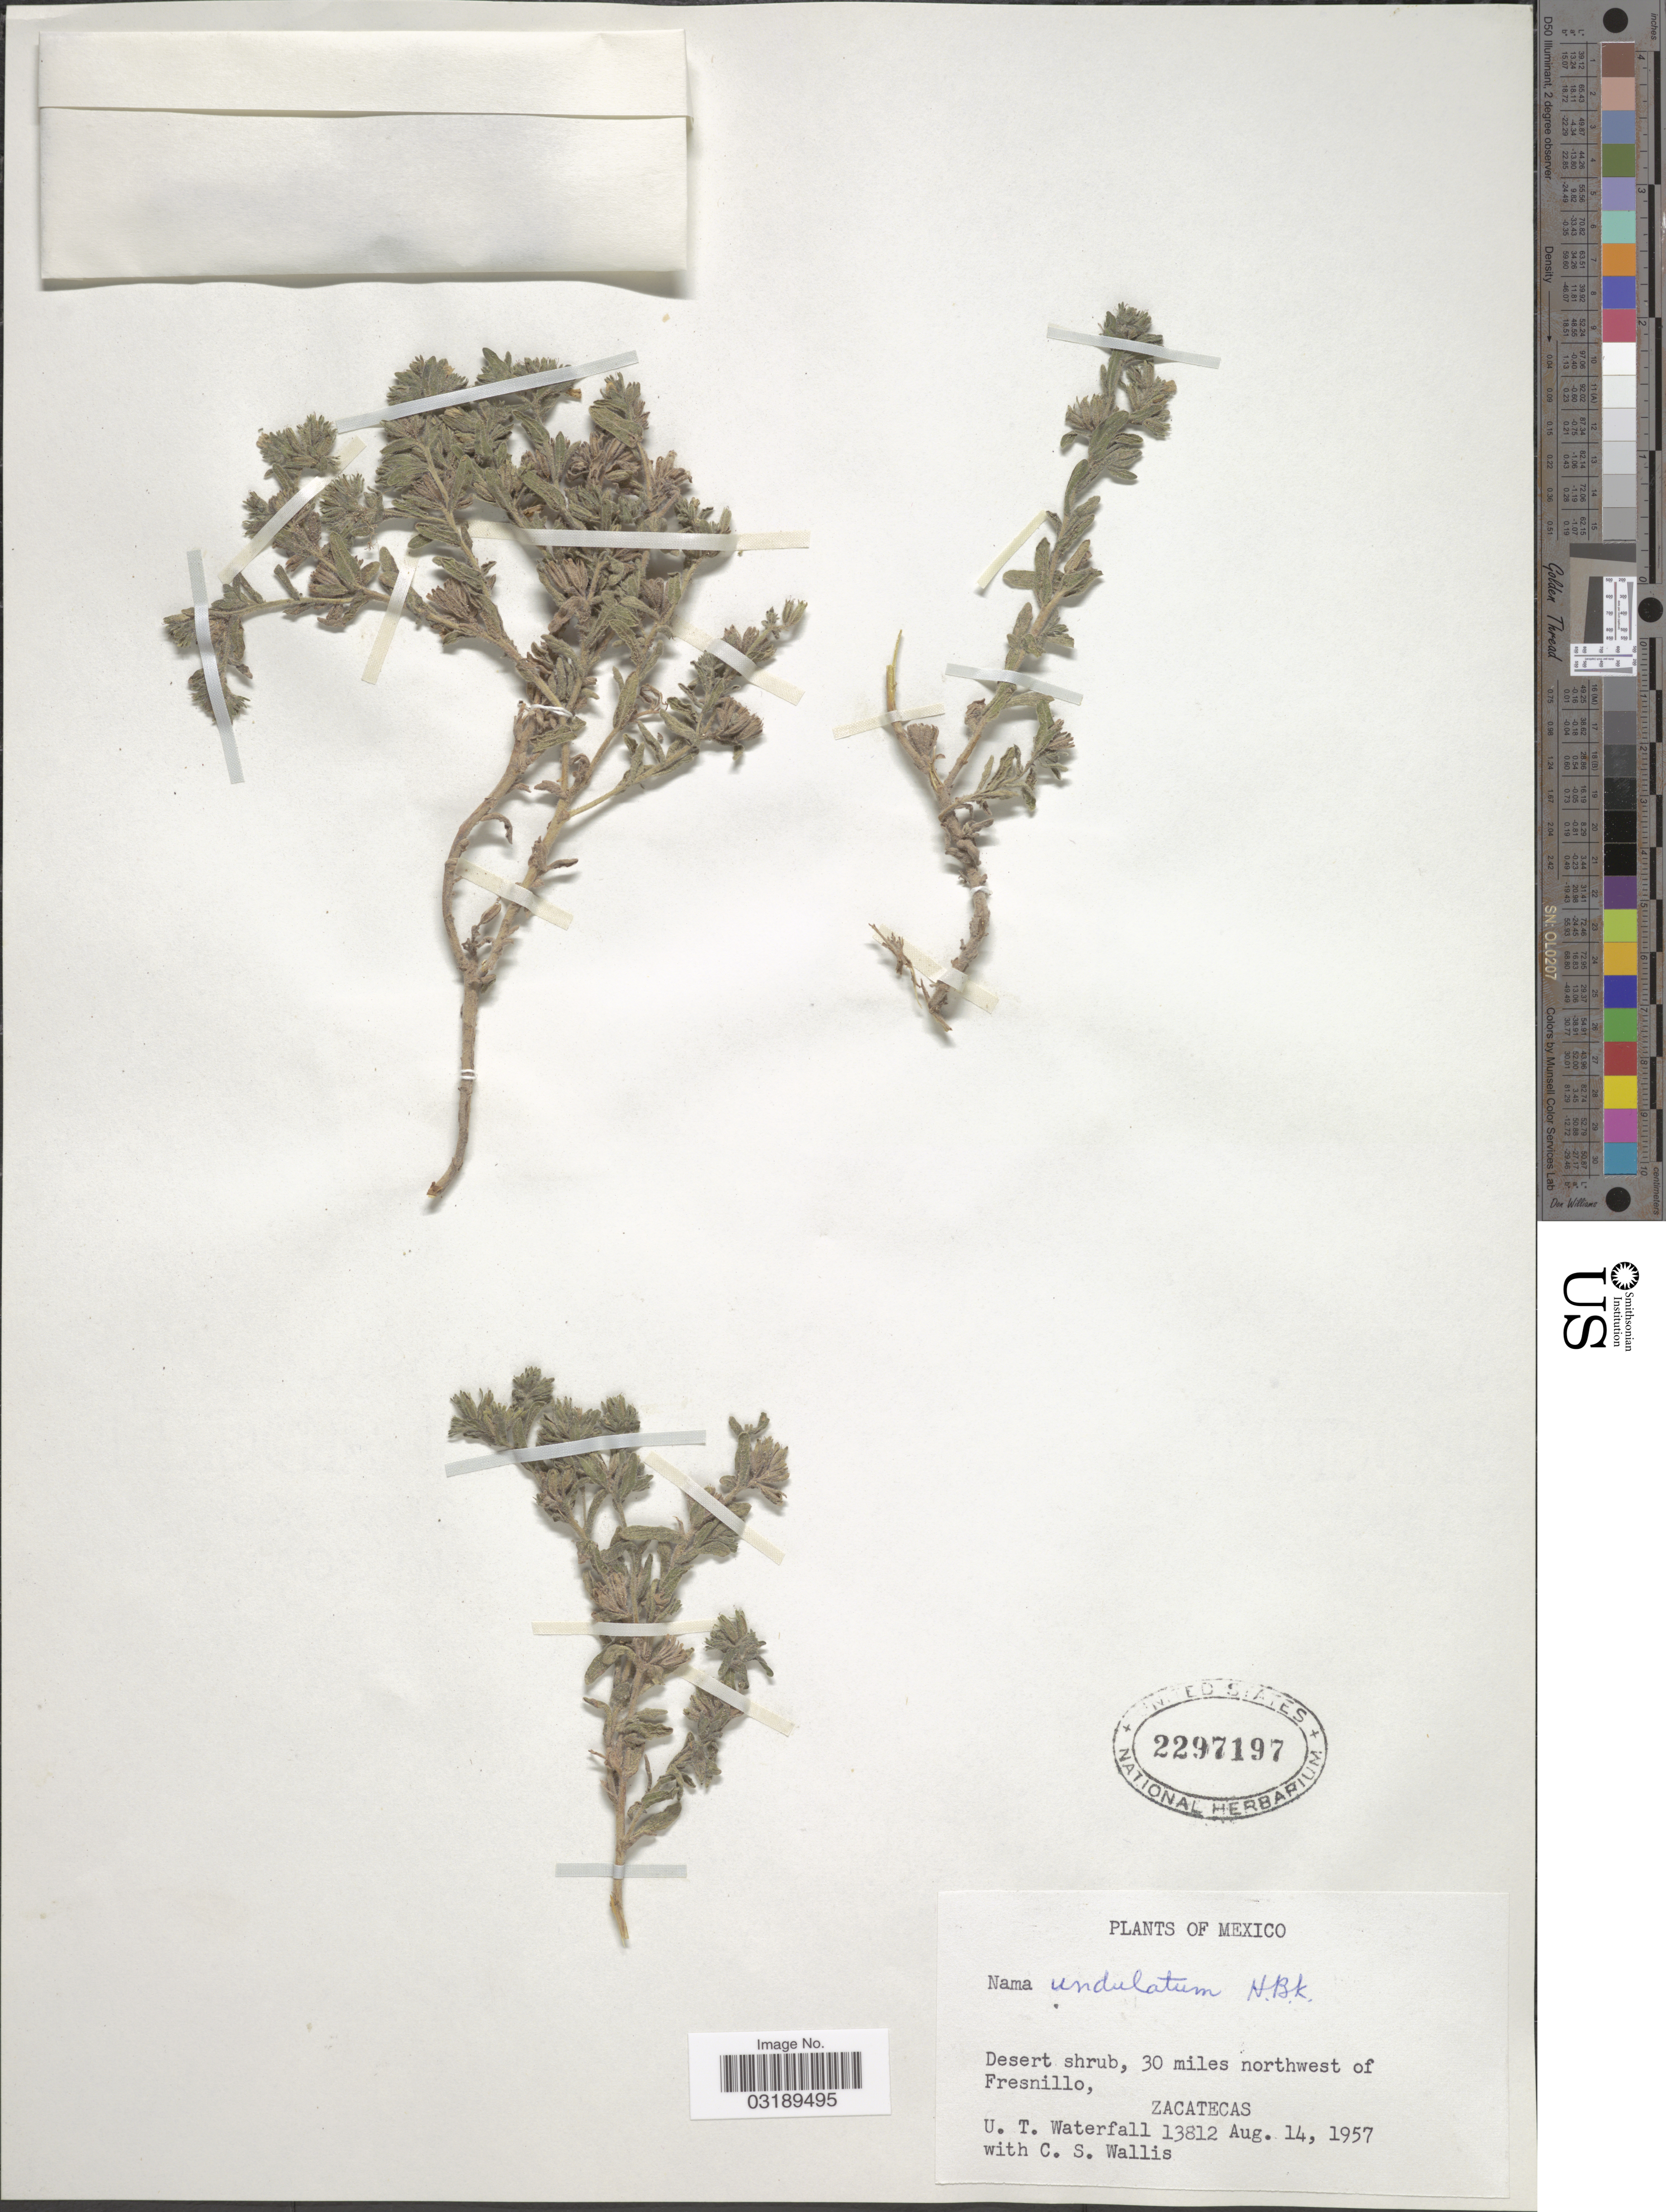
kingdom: Plantae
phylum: Tracheophyta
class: Magnoliopsida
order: Boraginales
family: Namaceae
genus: Nama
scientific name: Nama undulatum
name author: Kunth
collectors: U. T. Waterfall & C. S. Wallis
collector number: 13812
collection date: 1957-08-14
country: Mexico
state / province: Zacatecas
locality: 30 miles northwest of Fresnillo.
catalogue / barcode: US 2297197